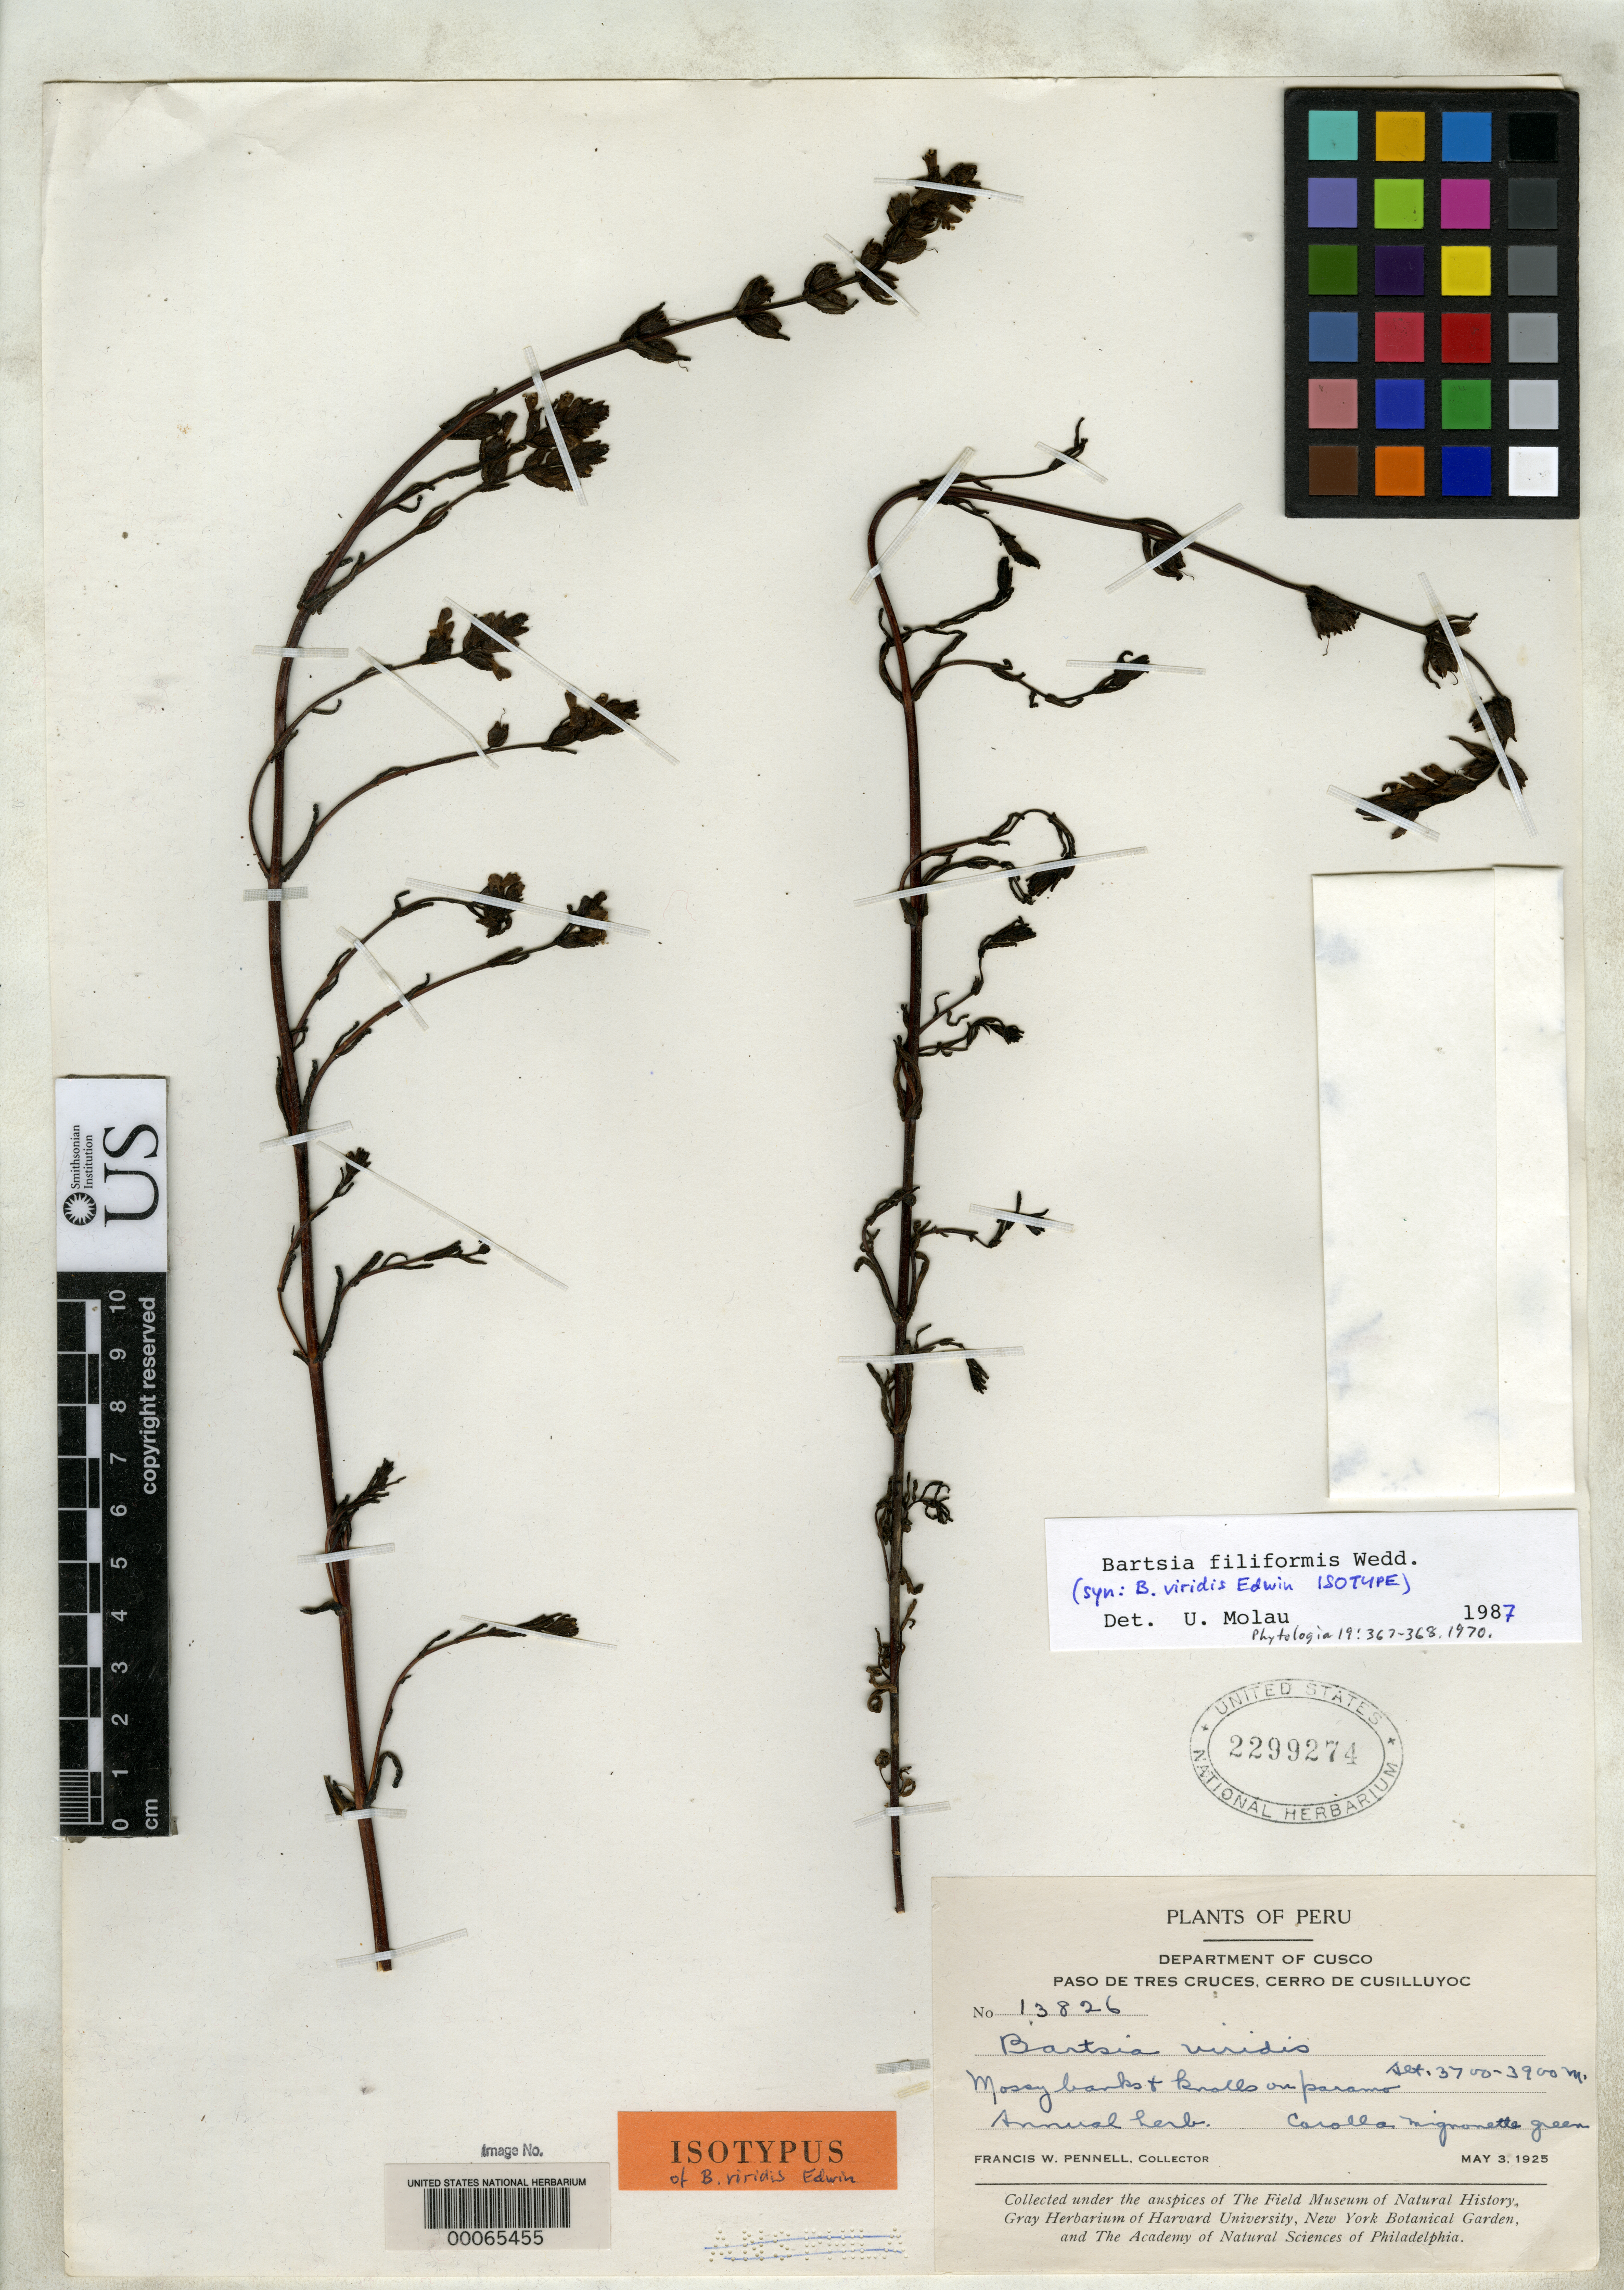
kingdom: Plantae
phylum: Tracheophyta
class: Magnoliopsida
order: Lamiales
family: Orobanchaceae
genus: Bartsia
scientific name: Bartsia viridis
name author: Edwin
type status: Isotype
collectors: F. W. Pennell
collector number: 13826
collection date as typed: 03 May 1925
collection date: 1925-05-03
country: Peru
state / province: Cusco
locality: Paso de Tres Cruces, Cerro de Cusilluyoc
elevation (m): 3700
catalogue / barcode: US 2299274